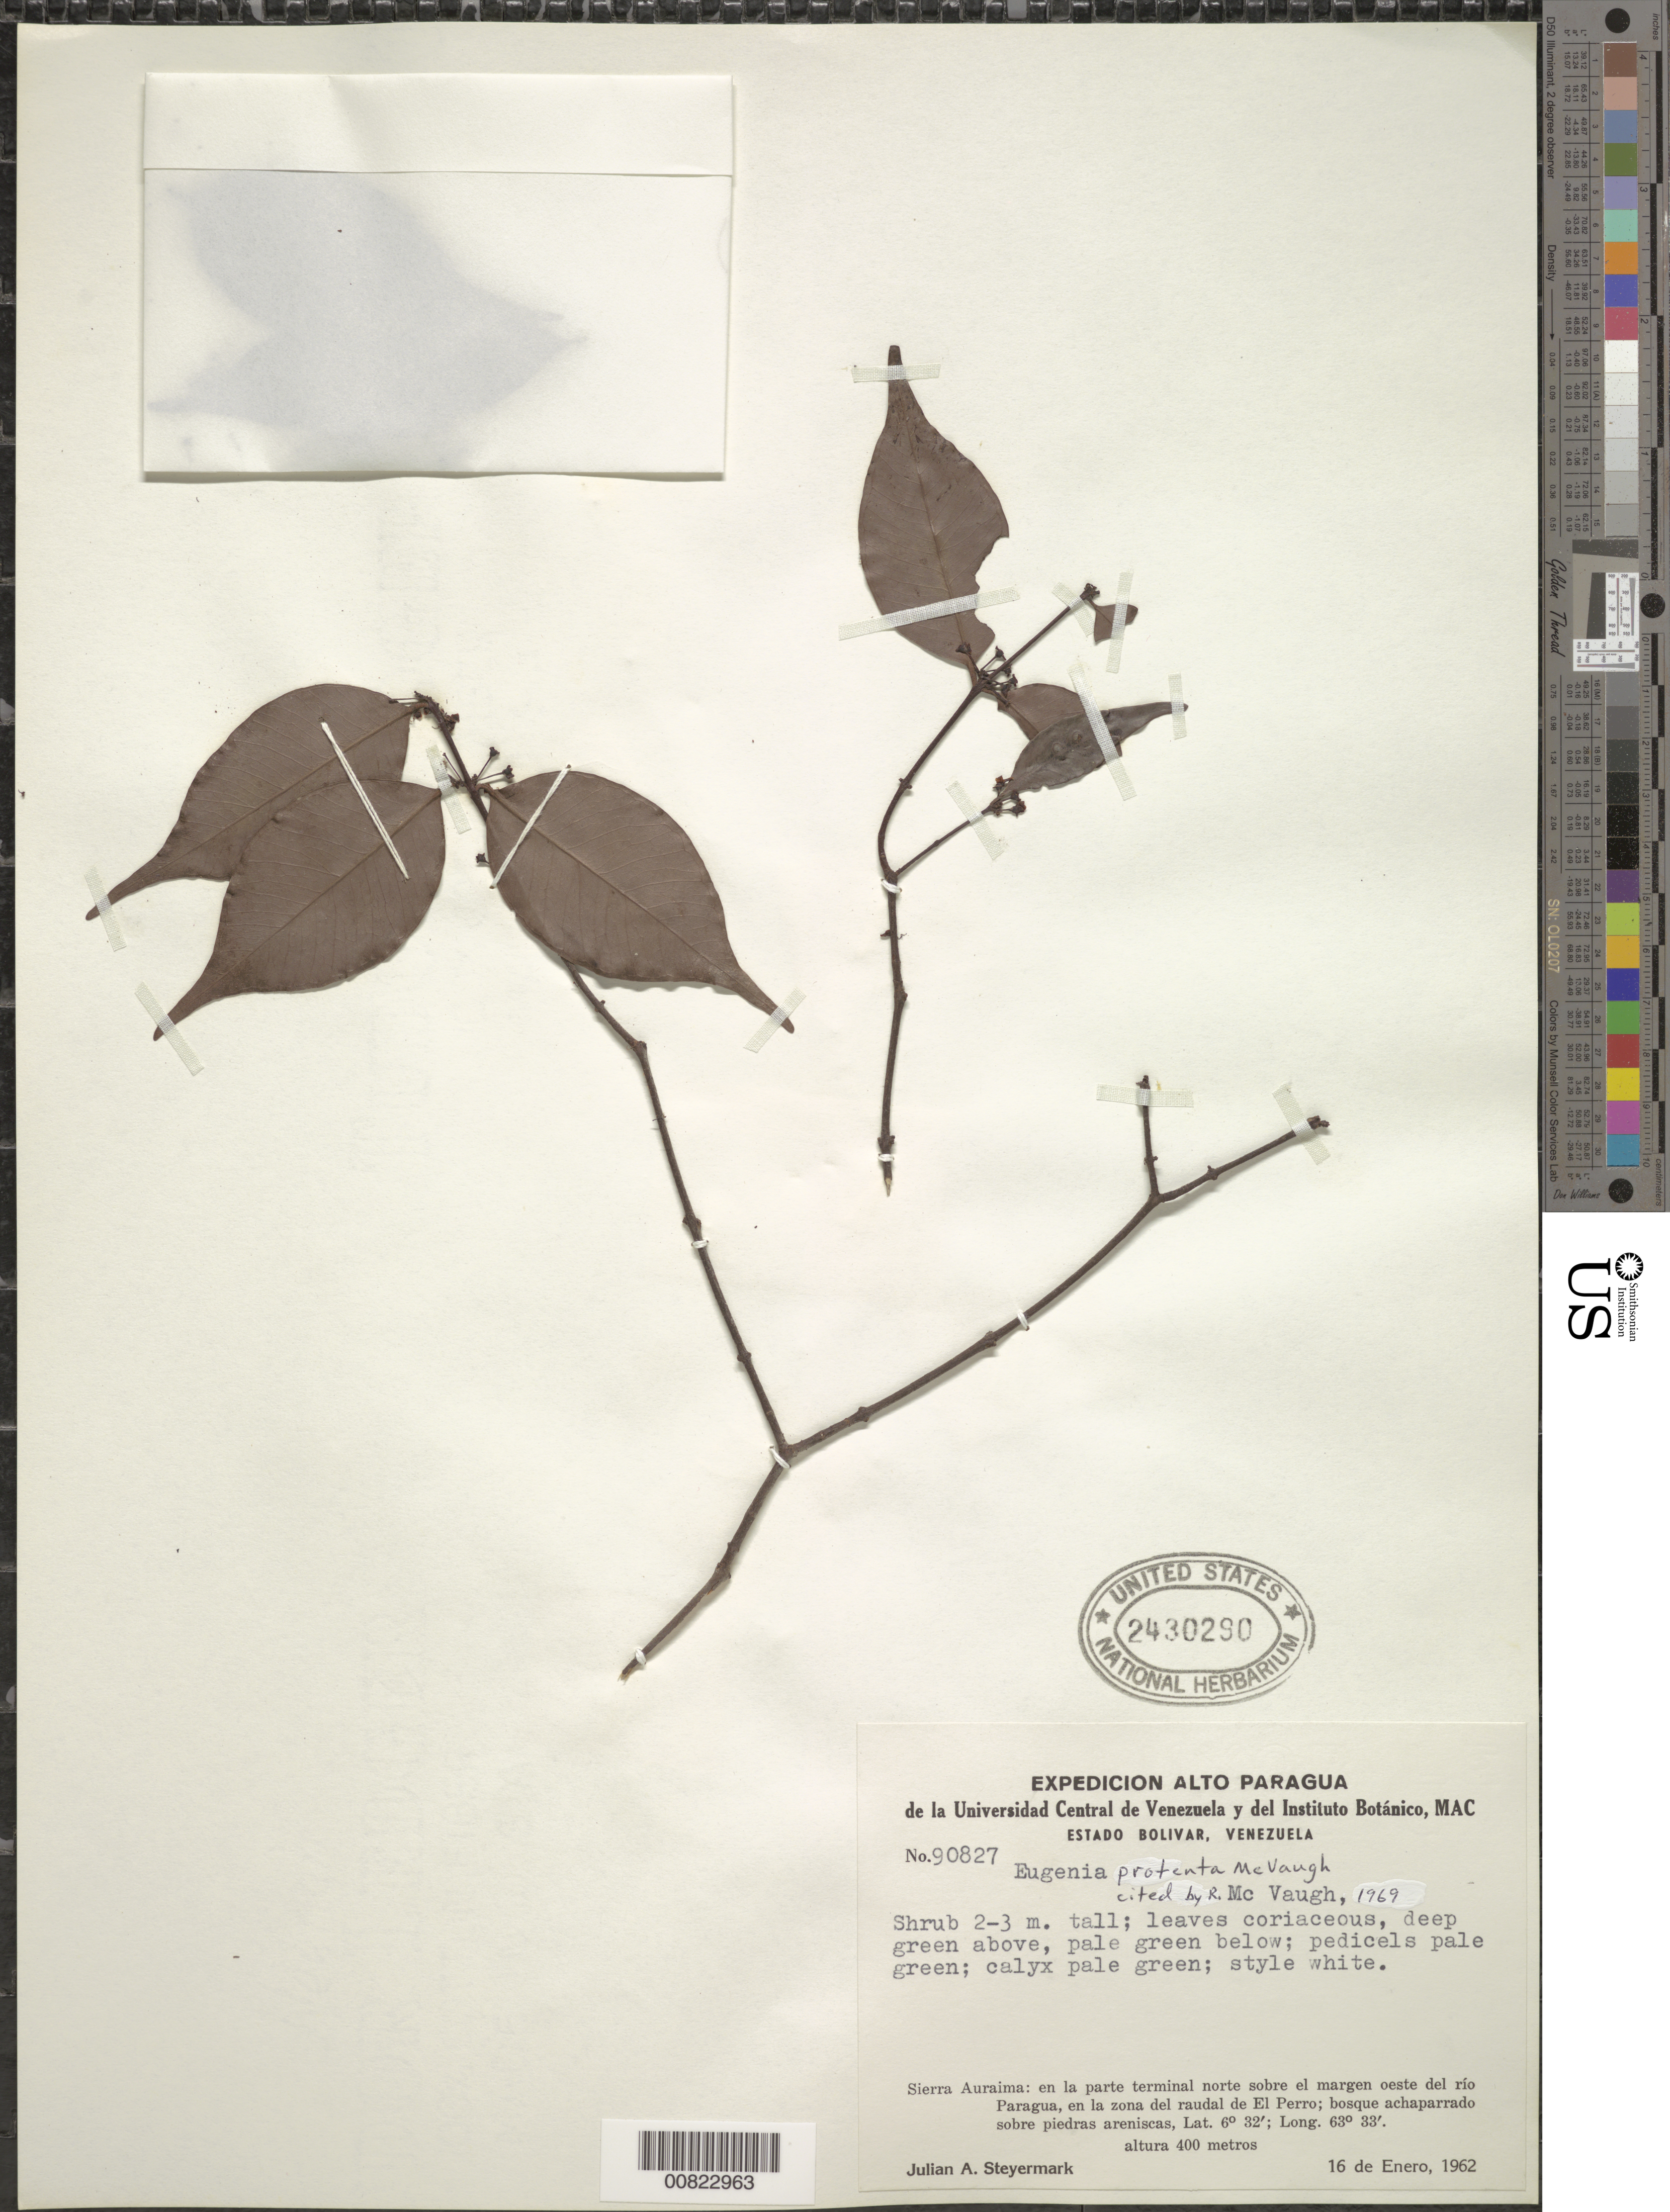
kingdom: Plantae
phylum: Tracheophyta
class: Magnoliopsida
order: Myrtales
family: Myrtaceae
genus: Eugenia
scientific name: Eugenia protenta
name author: McVaugh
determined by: McVaugh, R.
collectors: J. Steyermark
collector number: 90827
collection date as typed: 16-Jan-62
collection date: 1962-01-16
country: Venezuela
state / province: Bolívar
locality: Sierra Auraima, parte terminal norte sobre el margen W of Río Paragua, en la zona del raudal de El Perro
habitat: Bosque achaparrado sobre piedras areniscas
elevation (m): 400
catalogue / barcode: US 2430290